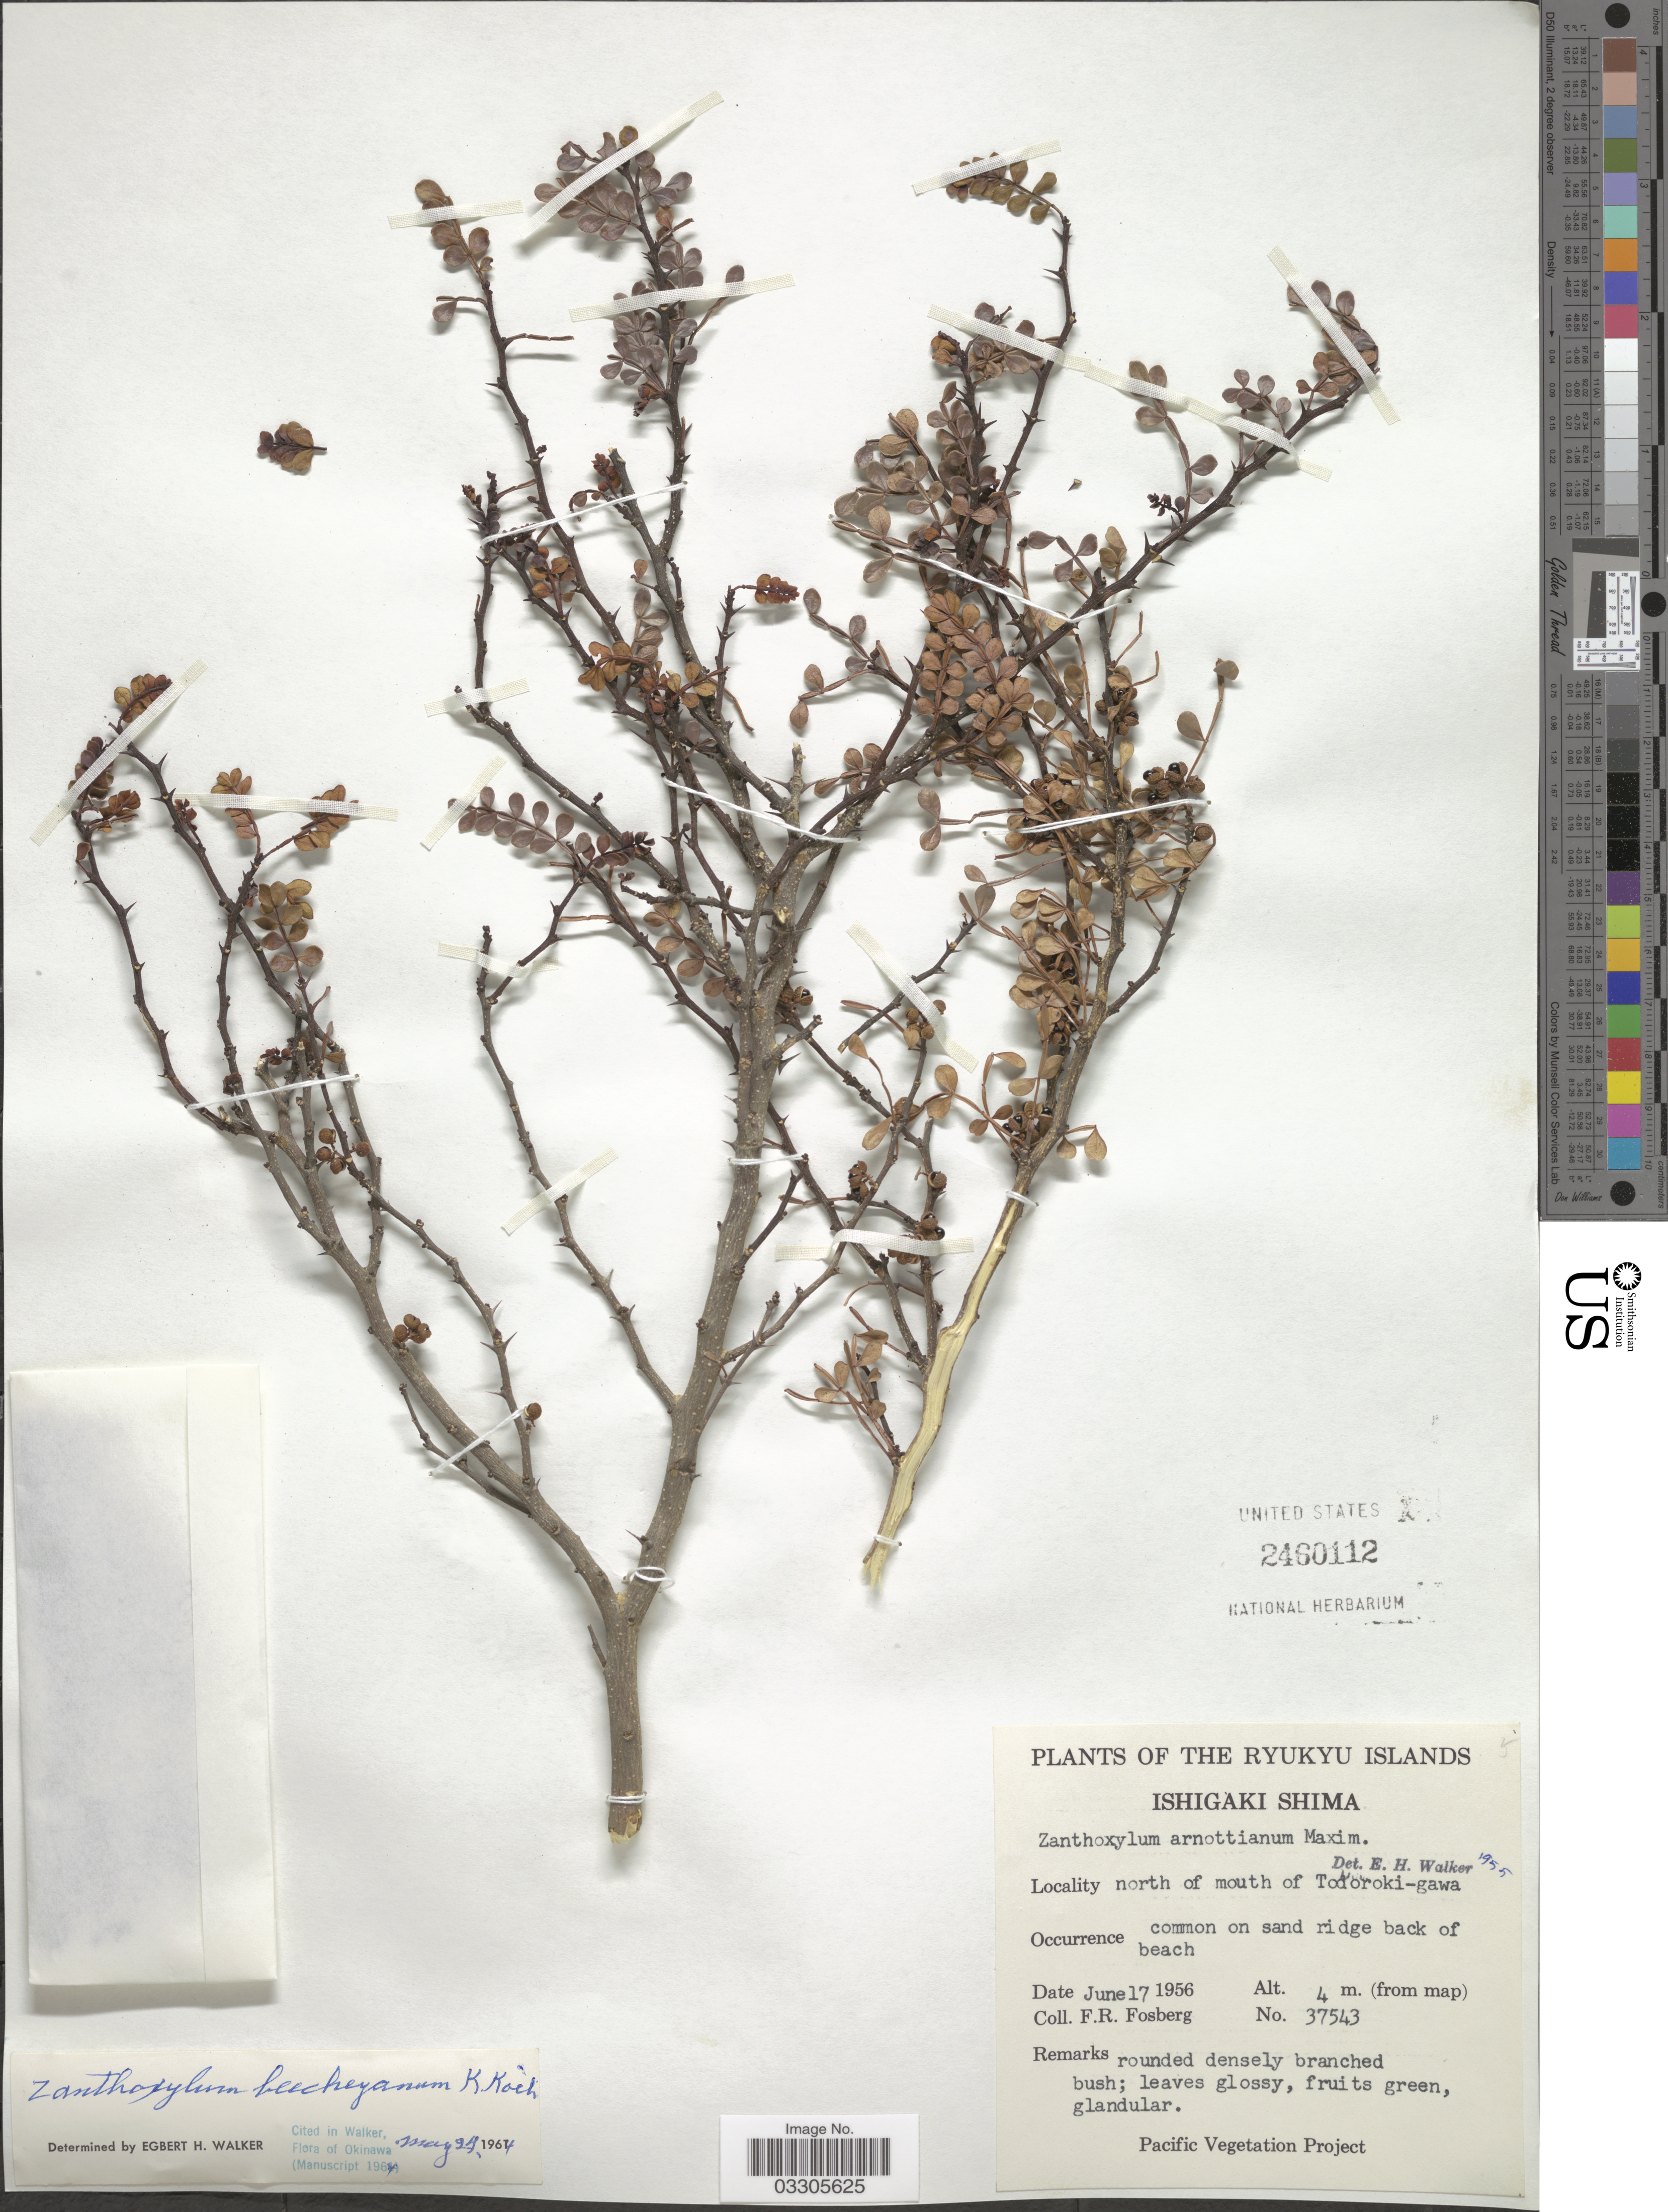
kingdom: Plantae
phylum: Tracheophyta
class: Magnoliopsida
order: Sapindales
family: Rutaceae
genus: Zanthoxylum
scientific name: Zanthoxylum beecheyanum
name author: K. Koch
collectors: F. R. Fosberg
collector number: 37543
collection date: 1956-06-17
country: Japan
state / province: Okinawa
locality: The Ryukyu Islands, Ishigaki Shima, north of mouth of Todoroki-gawa.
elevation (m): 4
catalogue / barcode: US 2460112